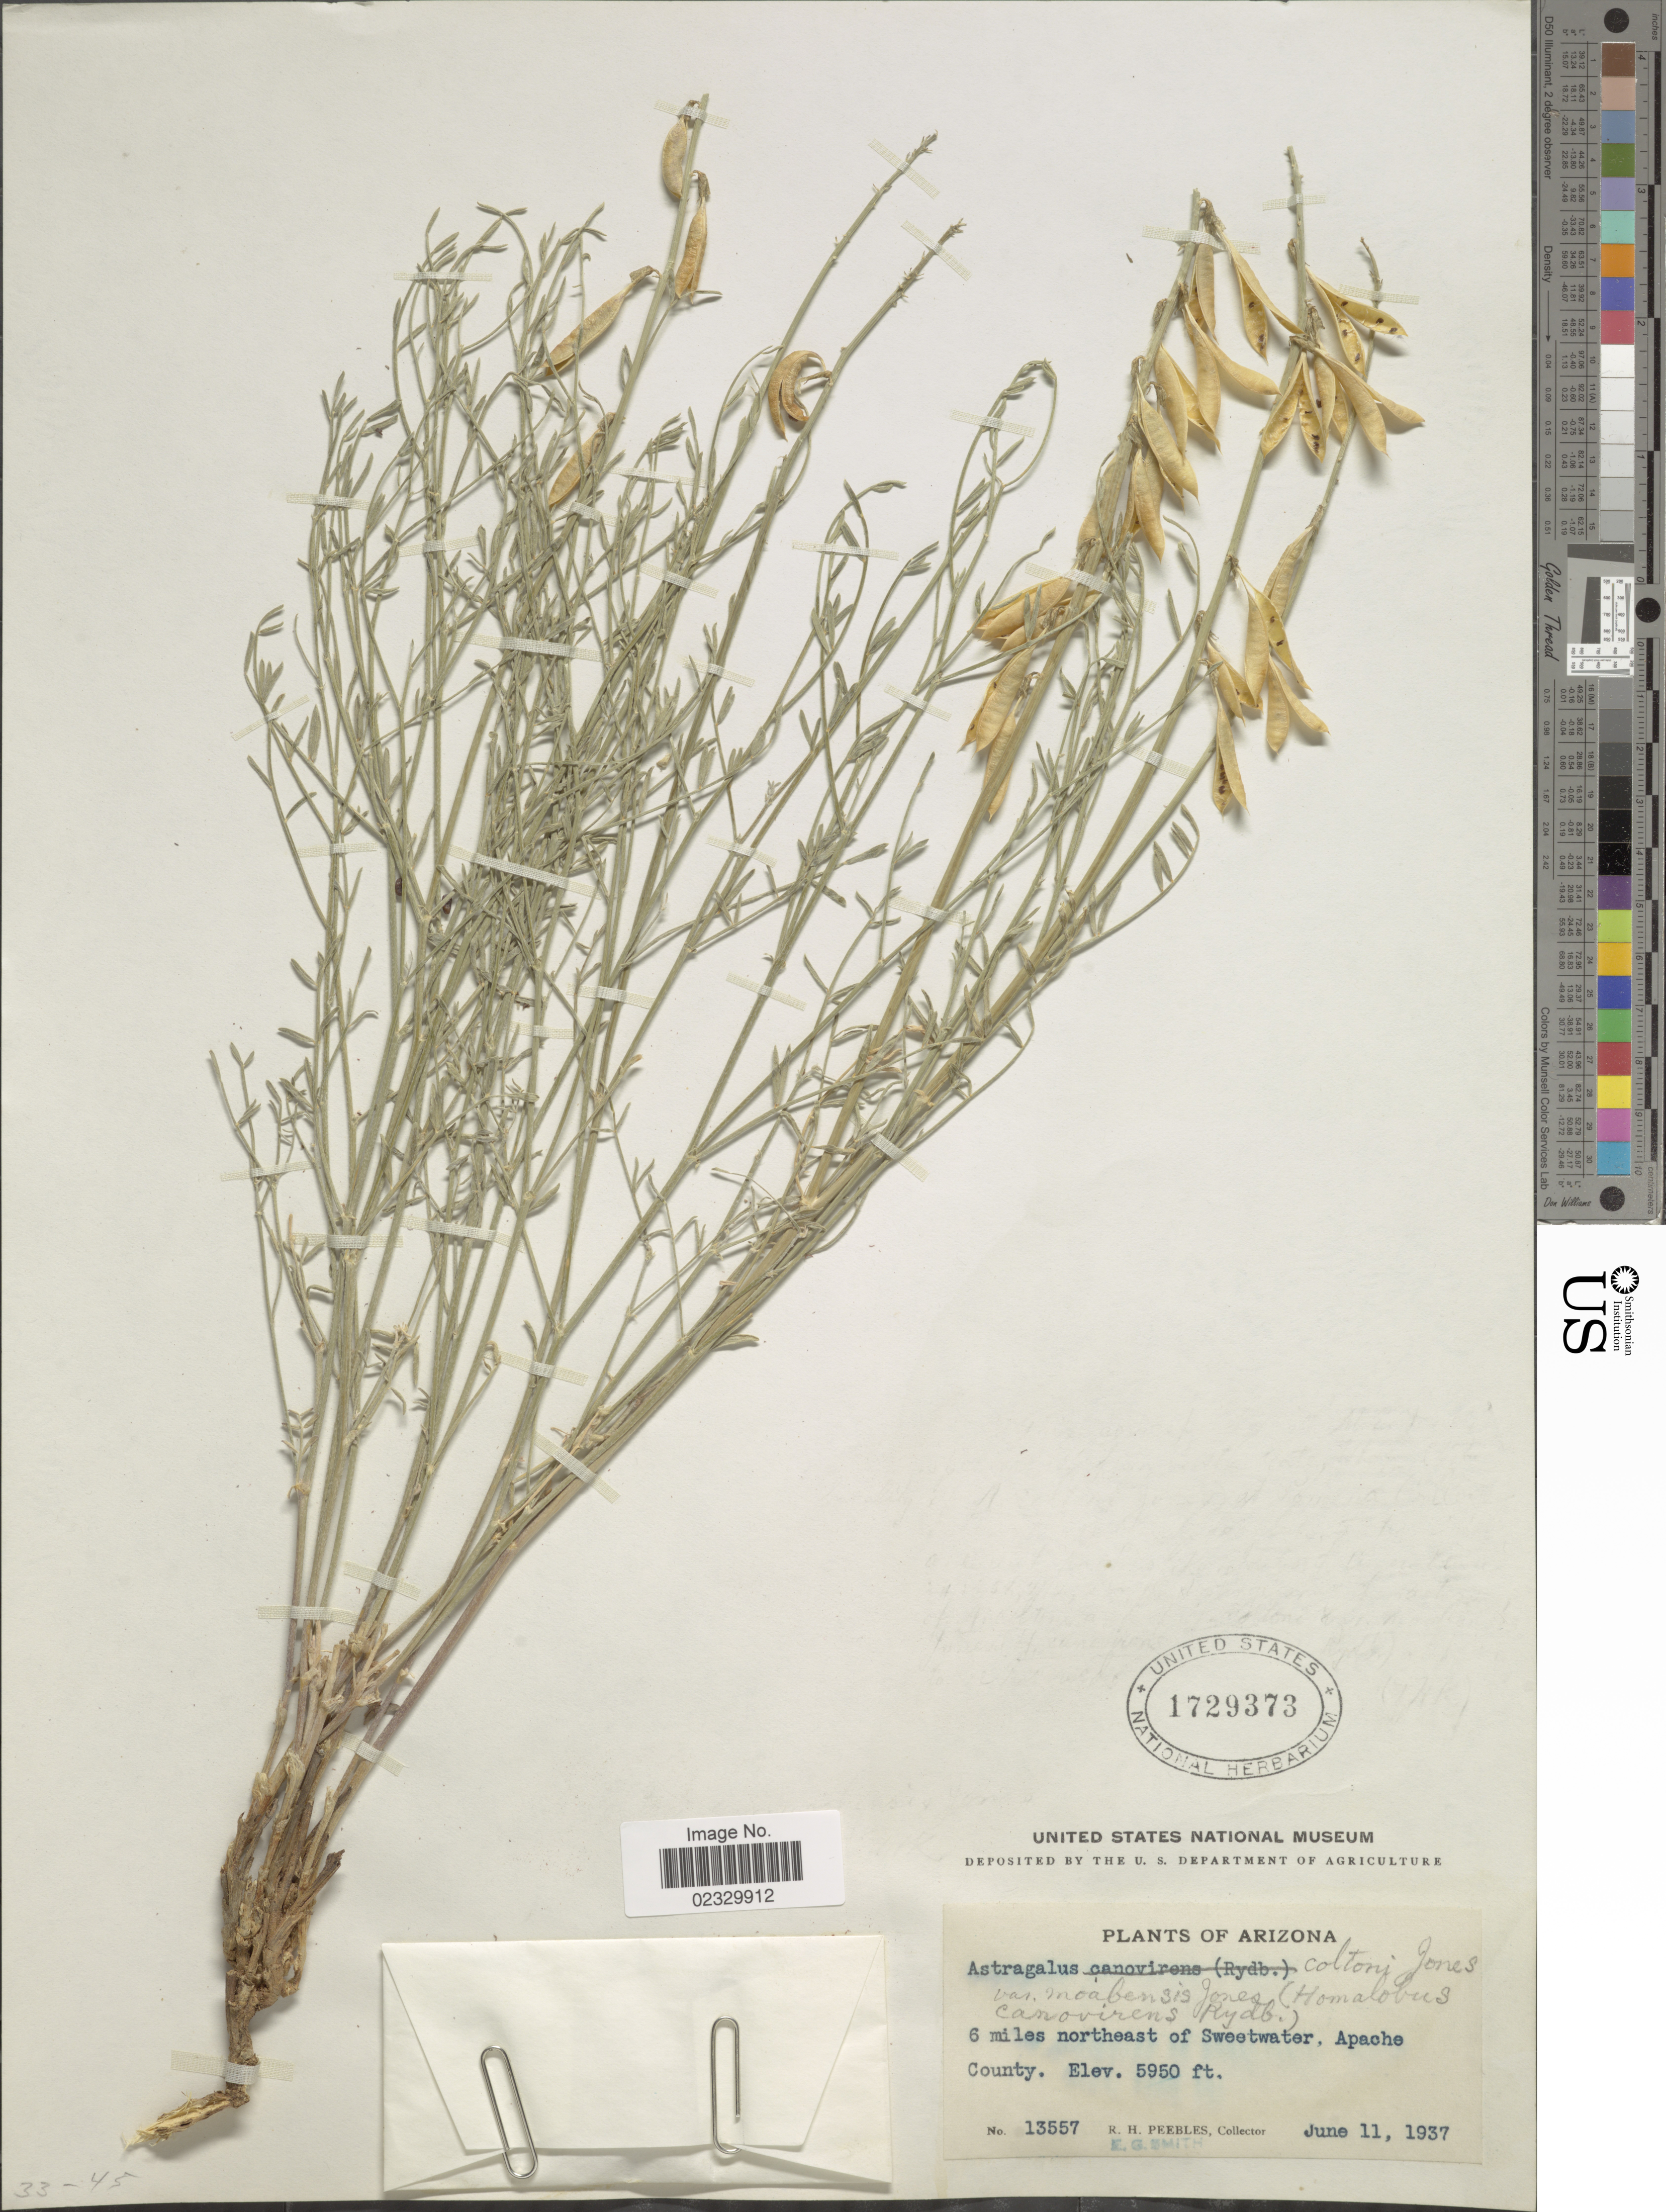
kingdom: Plantae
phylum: Tracheophyta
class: Magnoliopsida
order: Fabales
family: Fabaceae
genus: Astragalus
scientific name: Astragalus canovirens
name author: (Rydb.) Barneby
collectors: R. H. Peebles & E. G. Smith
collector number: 13557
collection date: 1937-06-11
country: United States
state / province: Arizona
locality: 6 miles northeast of Sweetwater, Apache County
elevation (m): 1814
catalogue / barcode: US 1729373